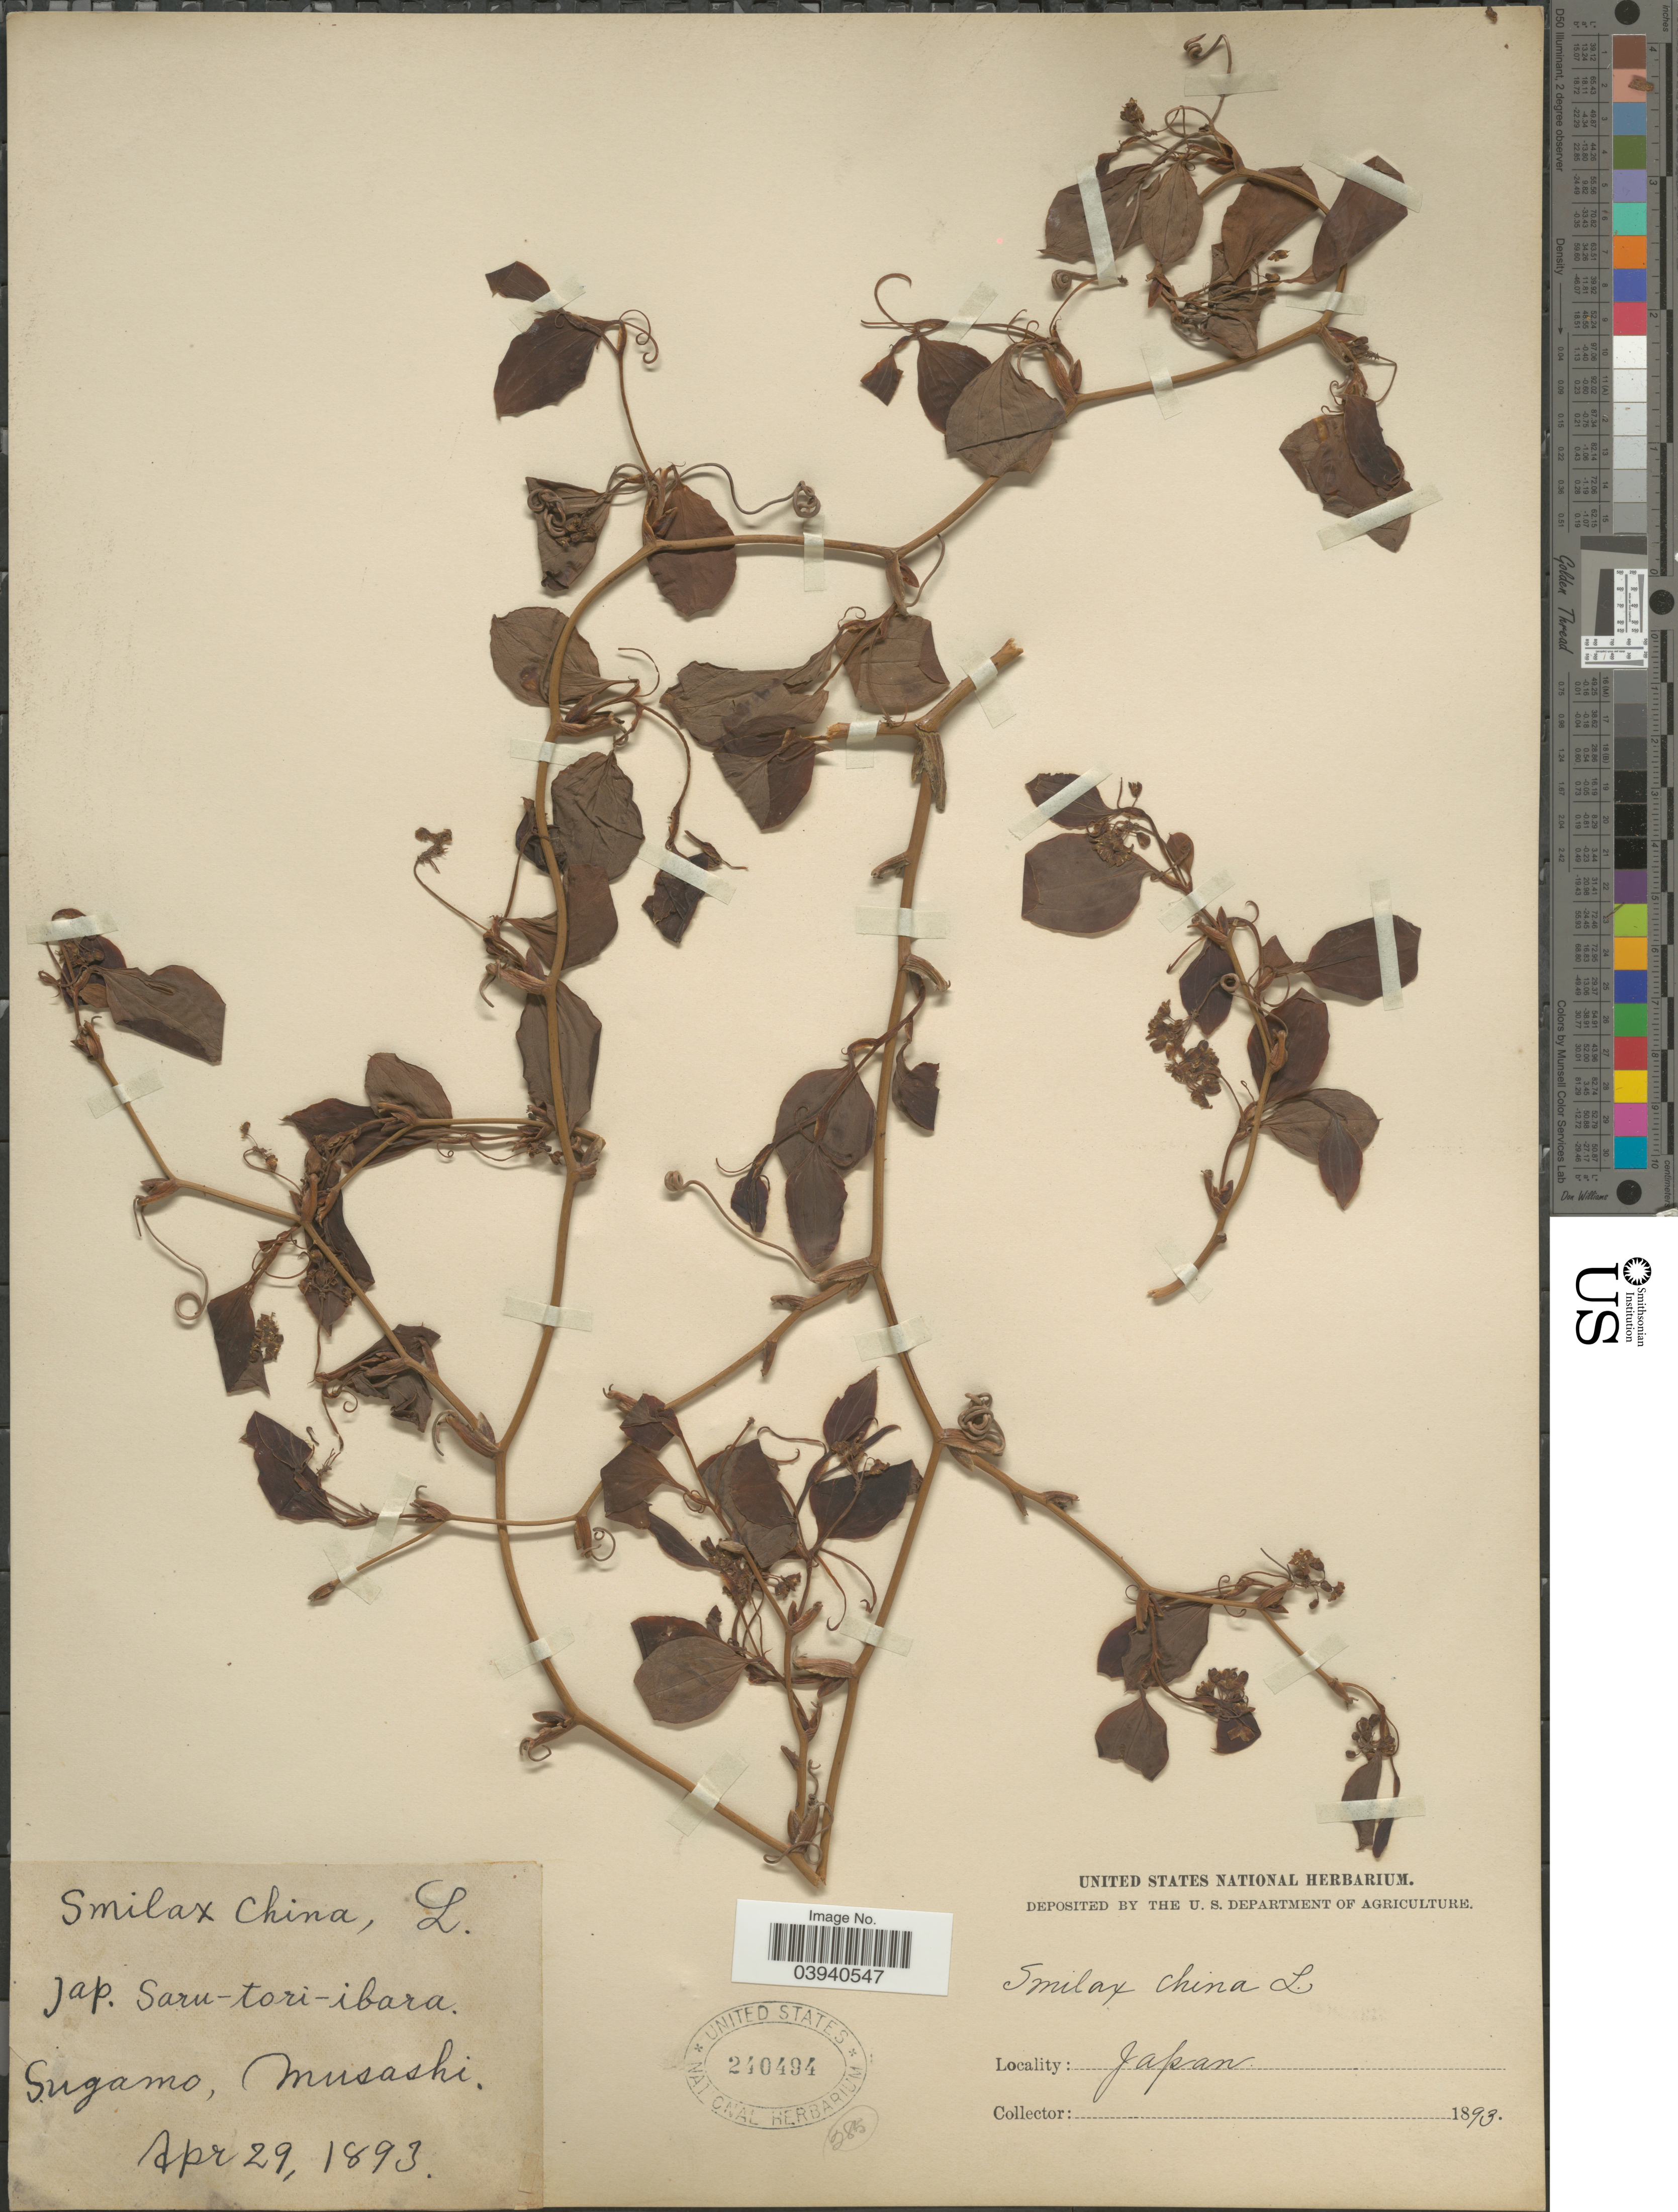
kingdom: Plantae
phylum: Tracheophyta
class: Liliopsida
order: Liliales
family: Smilacaceae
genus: Smilax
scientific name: Smilax china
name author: L.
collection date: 1893-04-29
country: Japan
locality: Sugamo, Musashi.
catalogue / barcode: US 240494